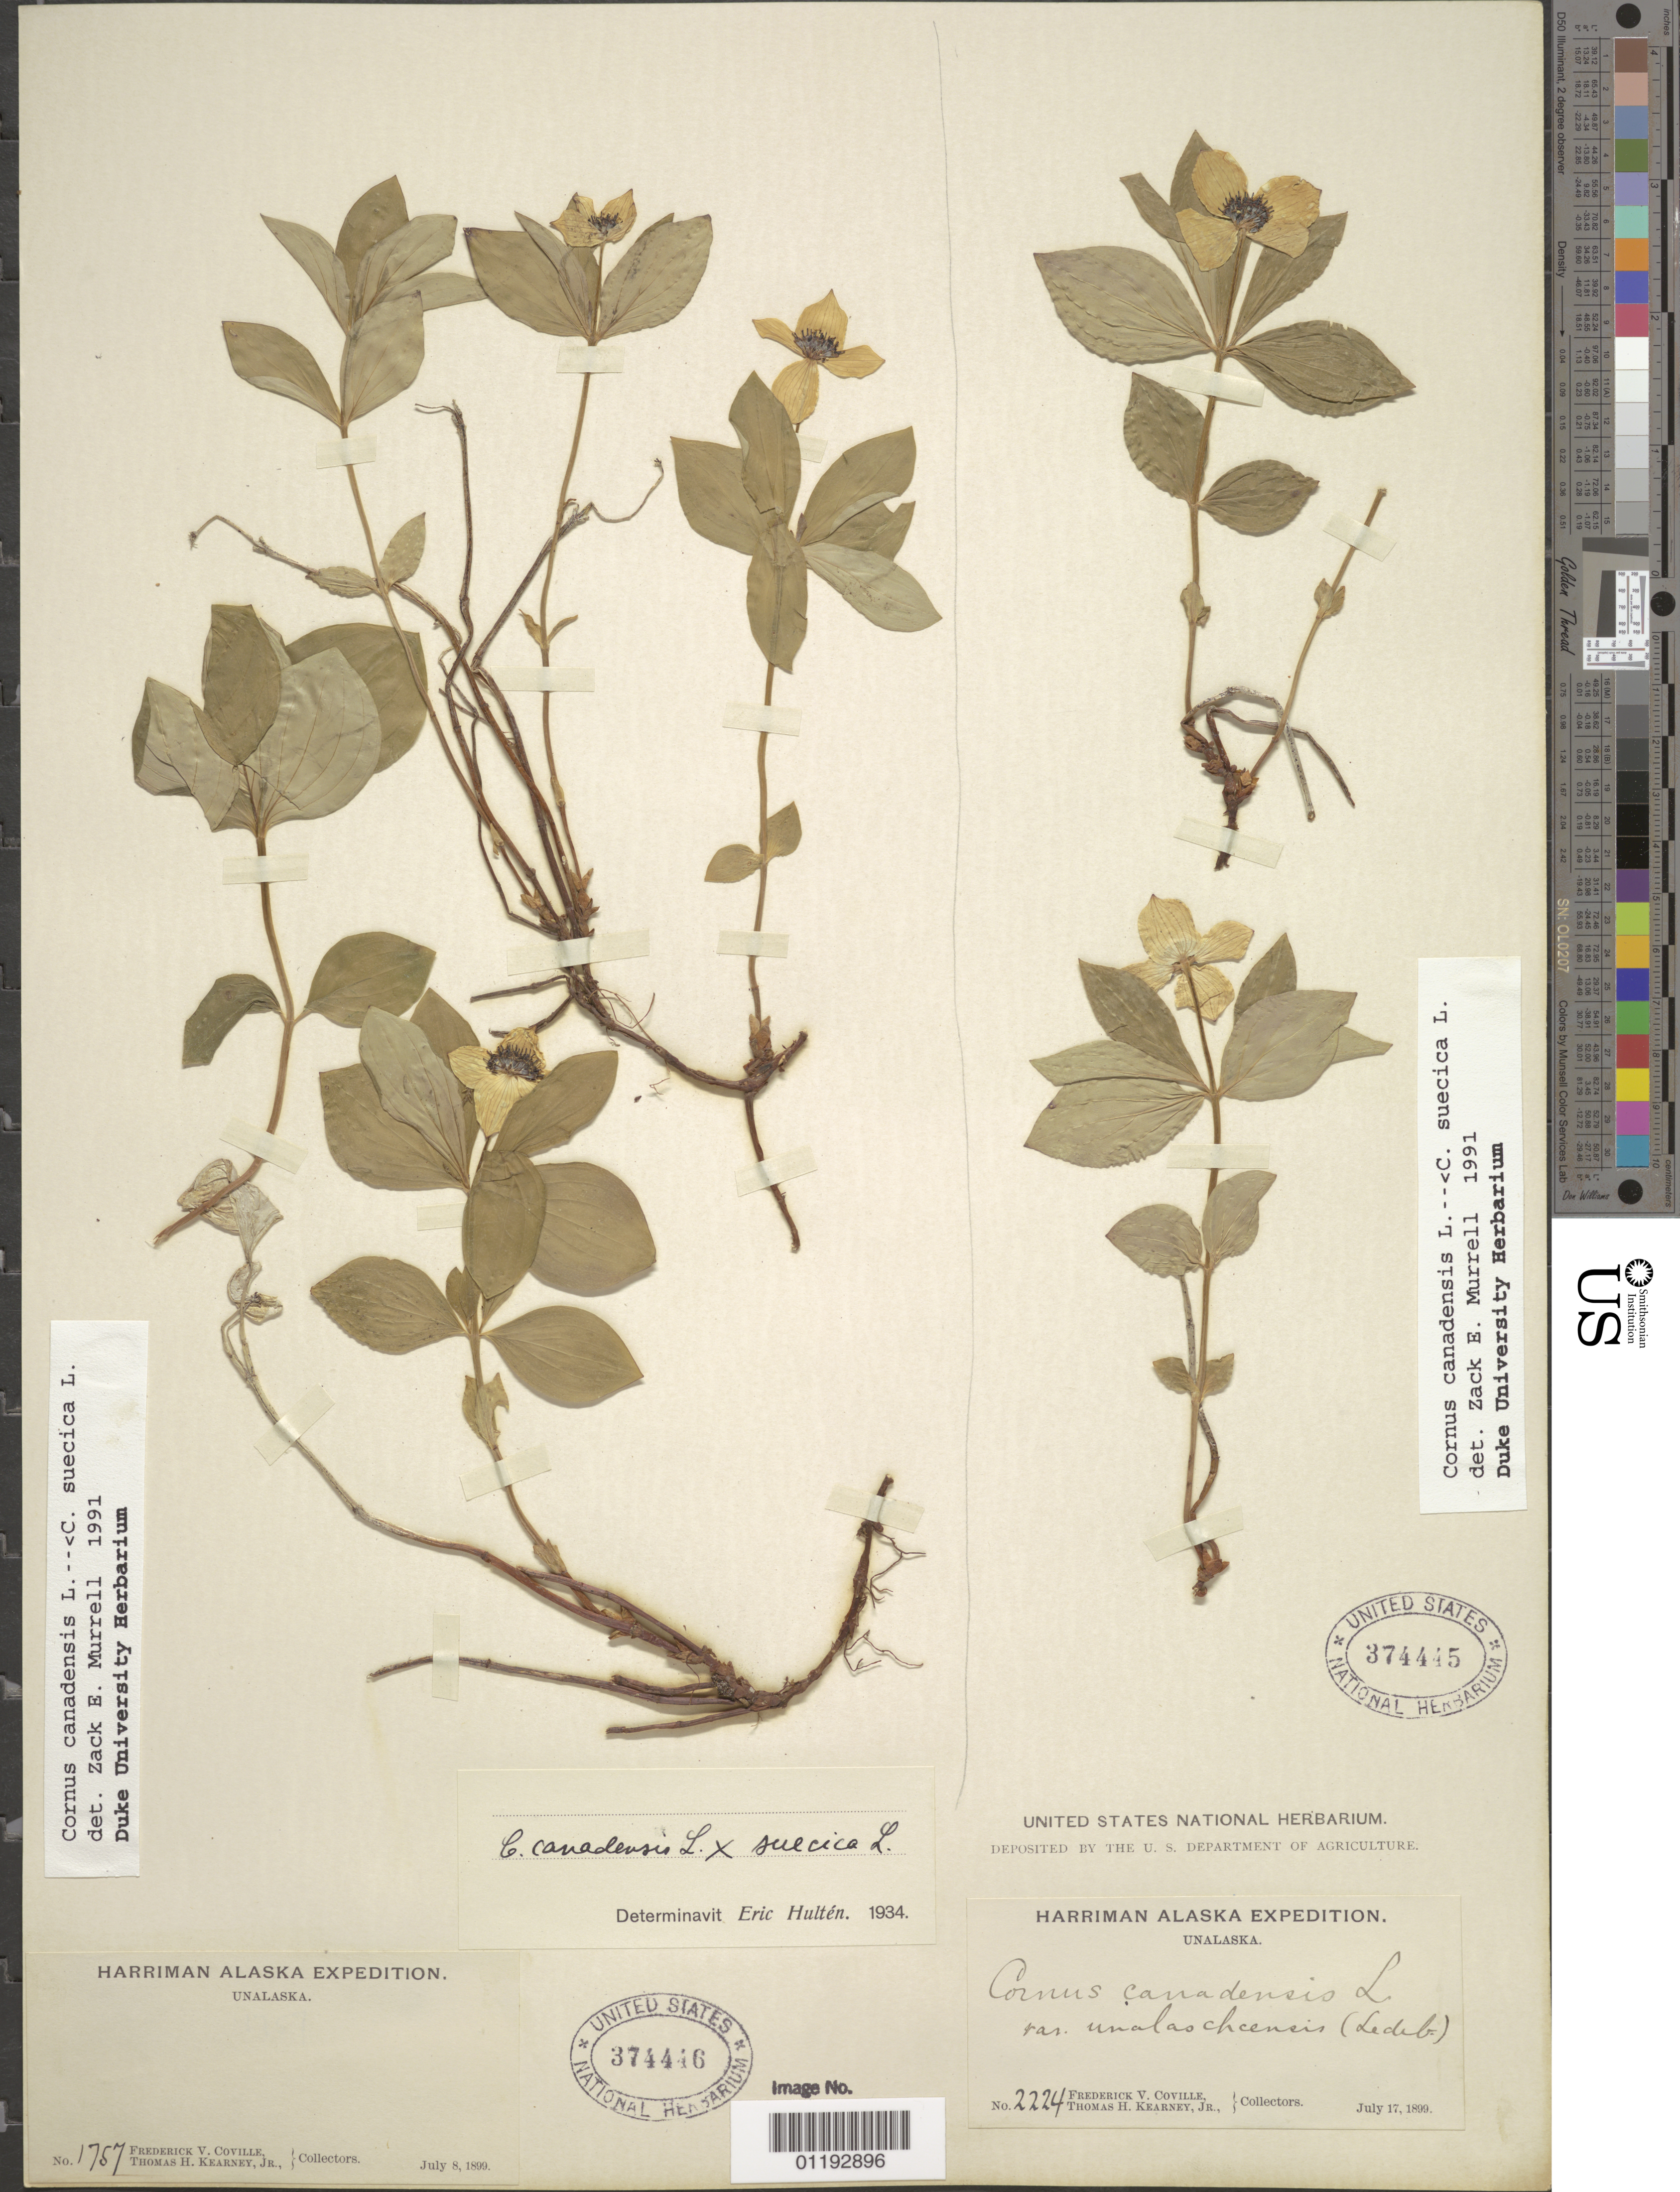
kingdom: Plantae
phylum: Tracheophyta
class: Magnoliopsida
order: Cornales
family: Cornaceae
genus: Cornus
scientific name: Cornus canadensis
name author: L.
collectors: F. V. Coville & T. H. Kearney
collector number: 2224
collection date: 1899-07-17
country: United States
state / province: Alaska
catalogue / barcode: US 374445